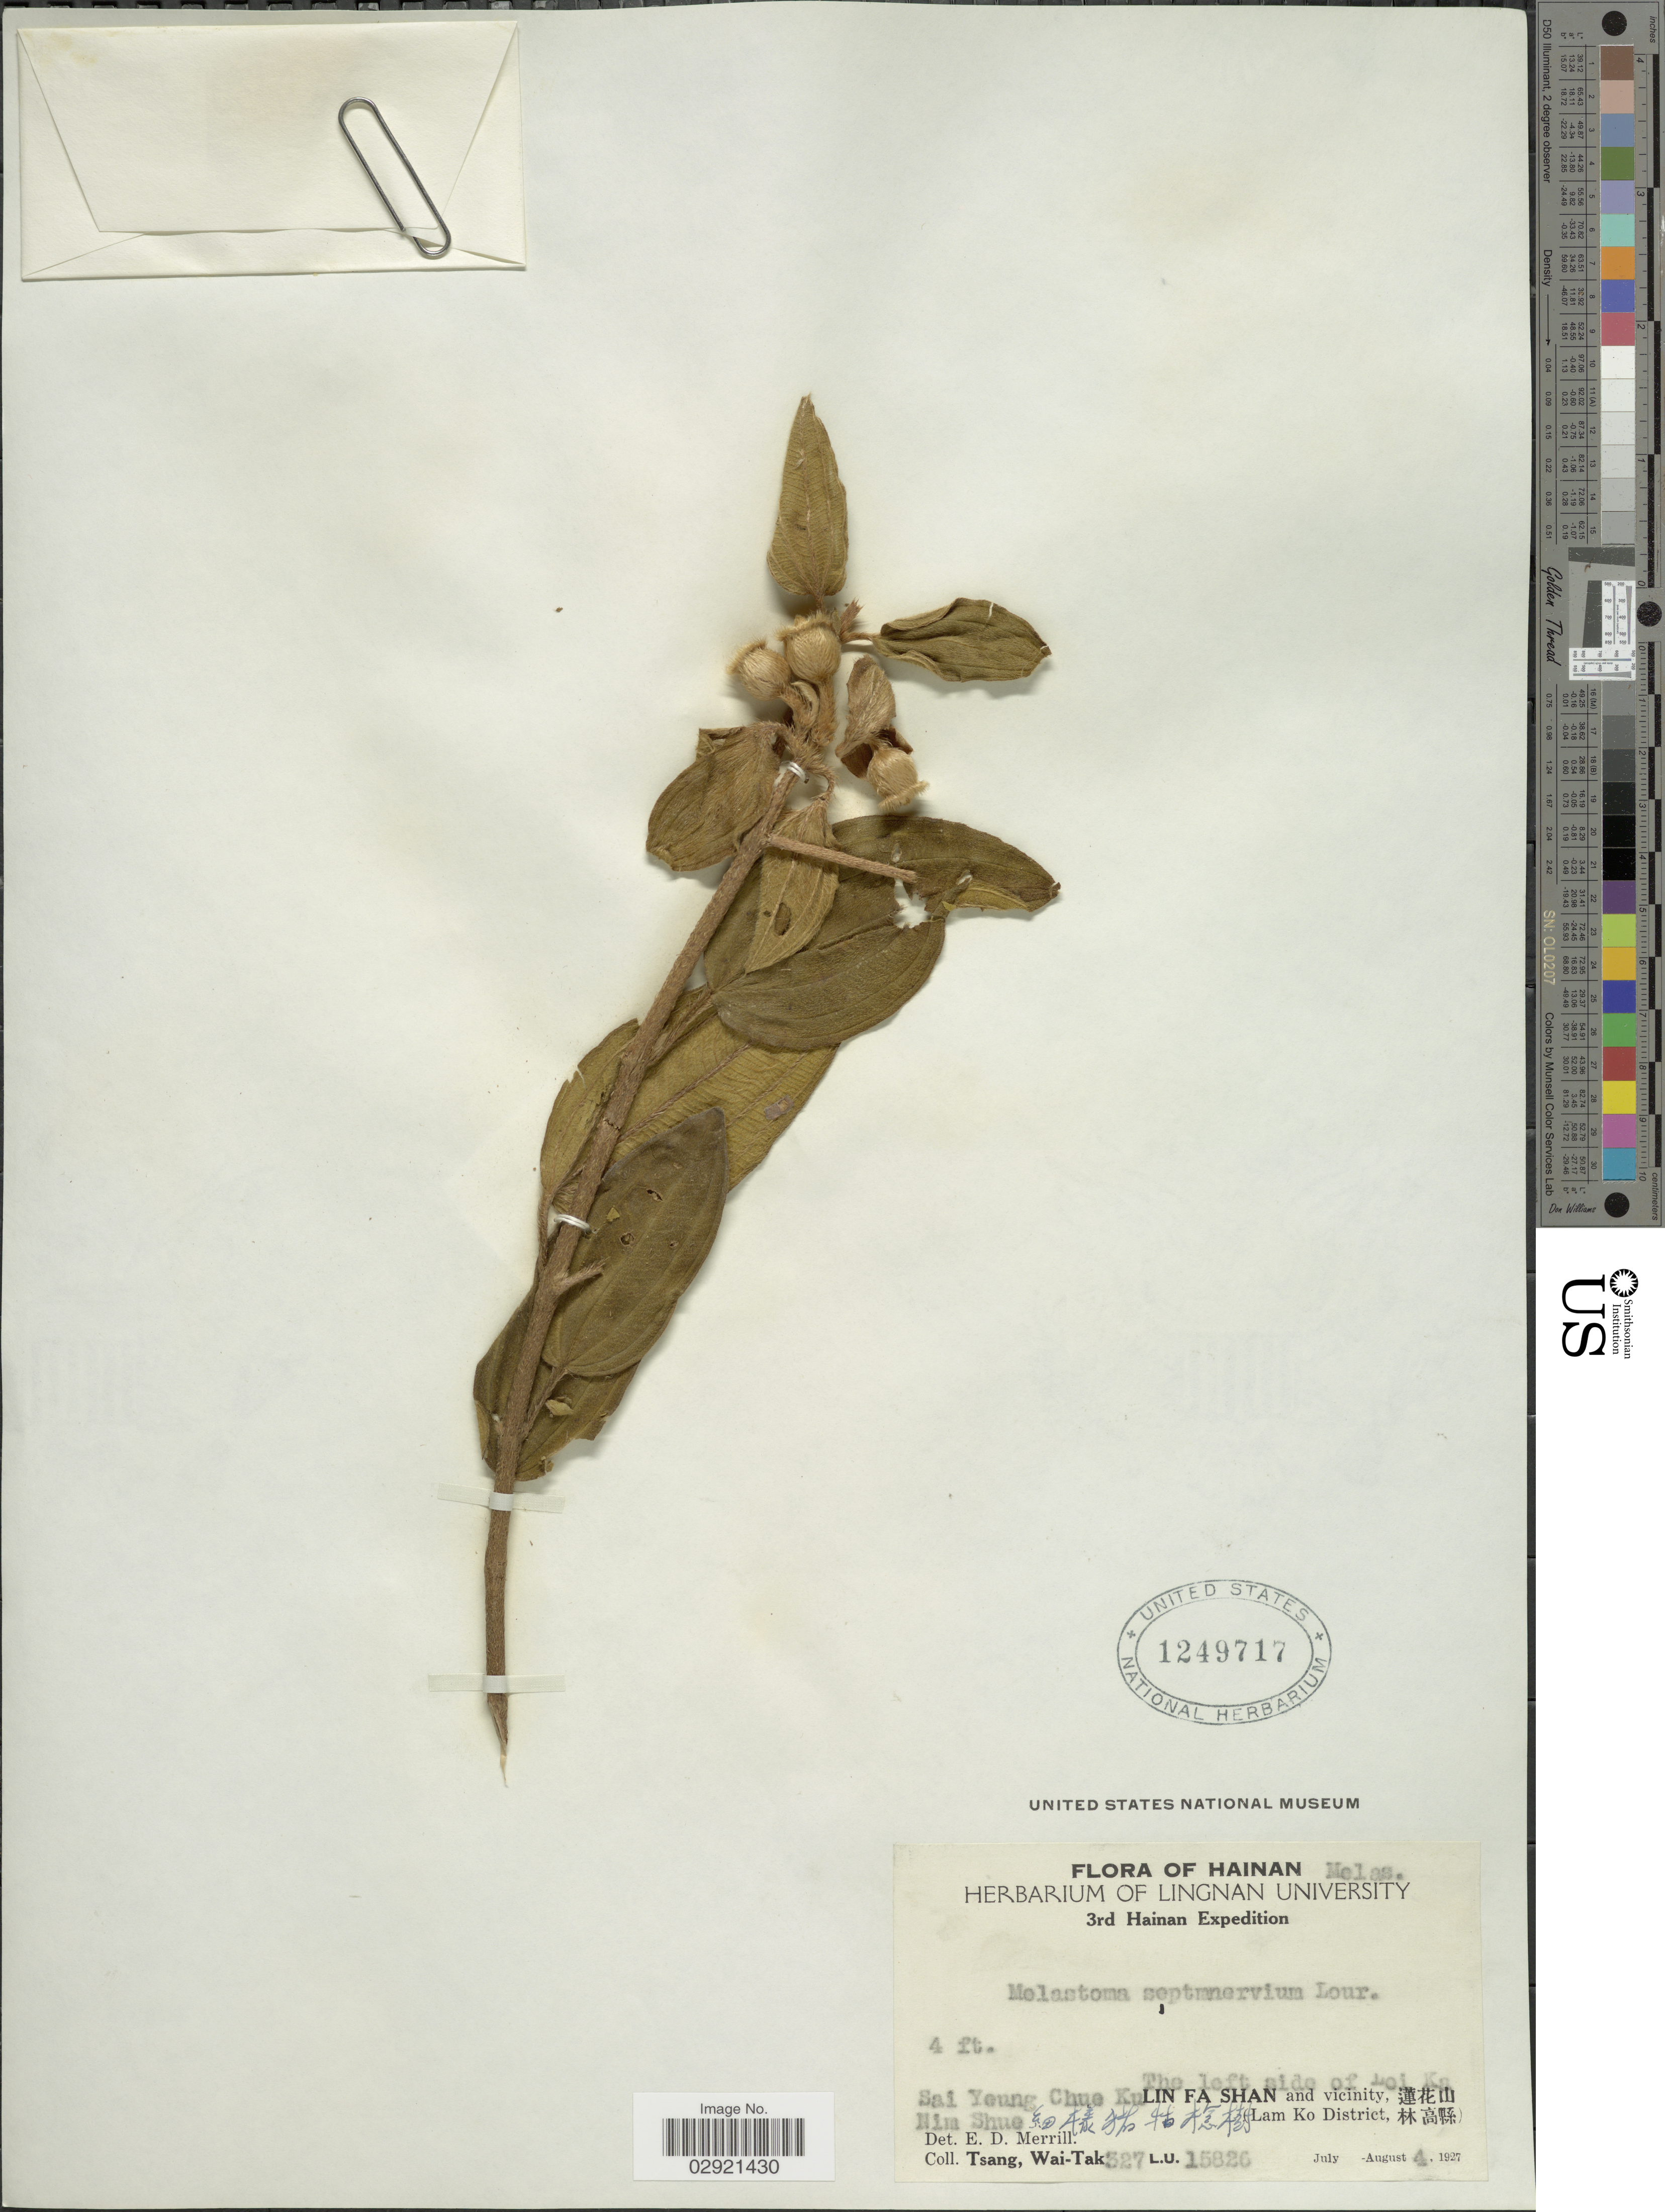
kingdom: Plantae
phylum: Tracheophyta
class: Magnoliopsida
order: Myrtales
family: Melastomataceae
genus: Melastoma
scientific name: Melastoma candidum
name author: D. Don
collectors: W. T. Tsang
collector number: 327L.U.15826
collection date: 1927-08-04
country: China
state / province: Hainan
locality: The left side of Loi Ka Sai Yeung Chue Ku Nim Shue. Lin Fa Shan and vicinity (Lam Ko District)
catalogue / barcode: US 1249717